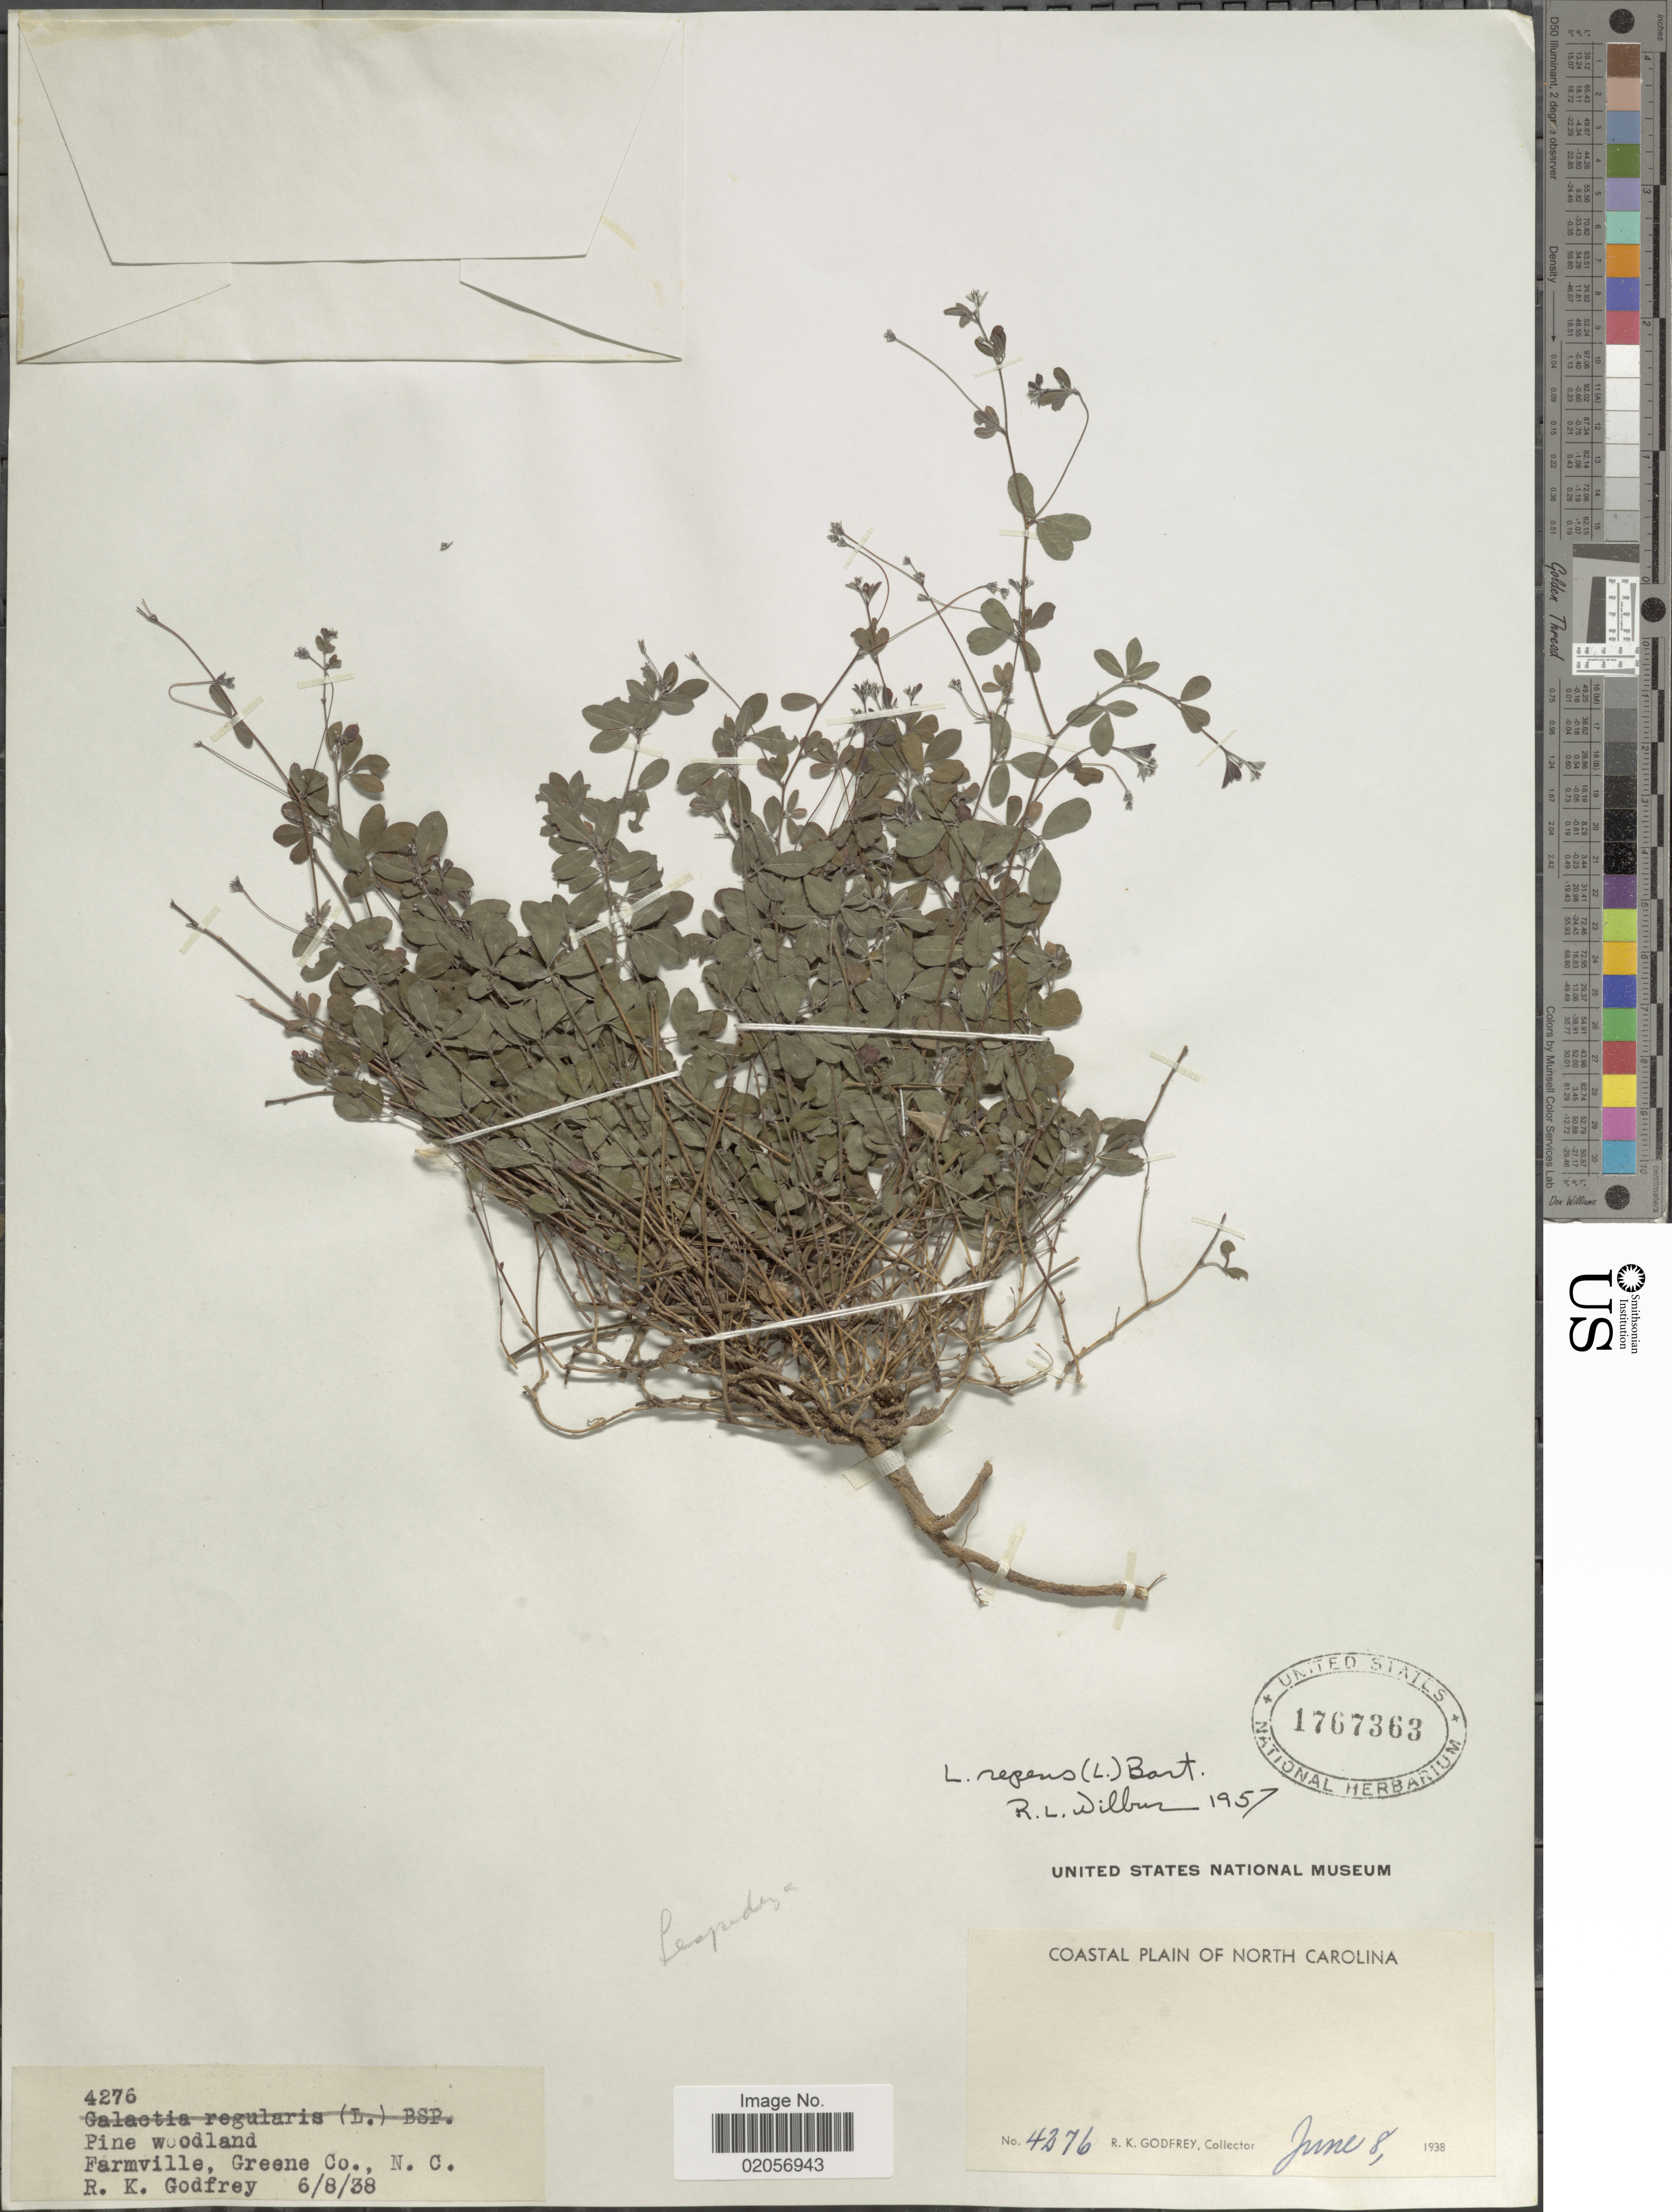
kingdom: Plantae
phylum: Tracheophyta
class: Magnoliopsida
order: Fabales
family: Fabaceae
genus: Lespedeza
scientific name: Lespedeza repens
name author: (L.) W.P.C. Barton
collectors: R. K. Godfrey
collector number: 4276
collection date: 1938-06-08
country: United States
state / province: North Carolina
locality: Farmville, Greene Co.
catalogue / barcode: US 1767363